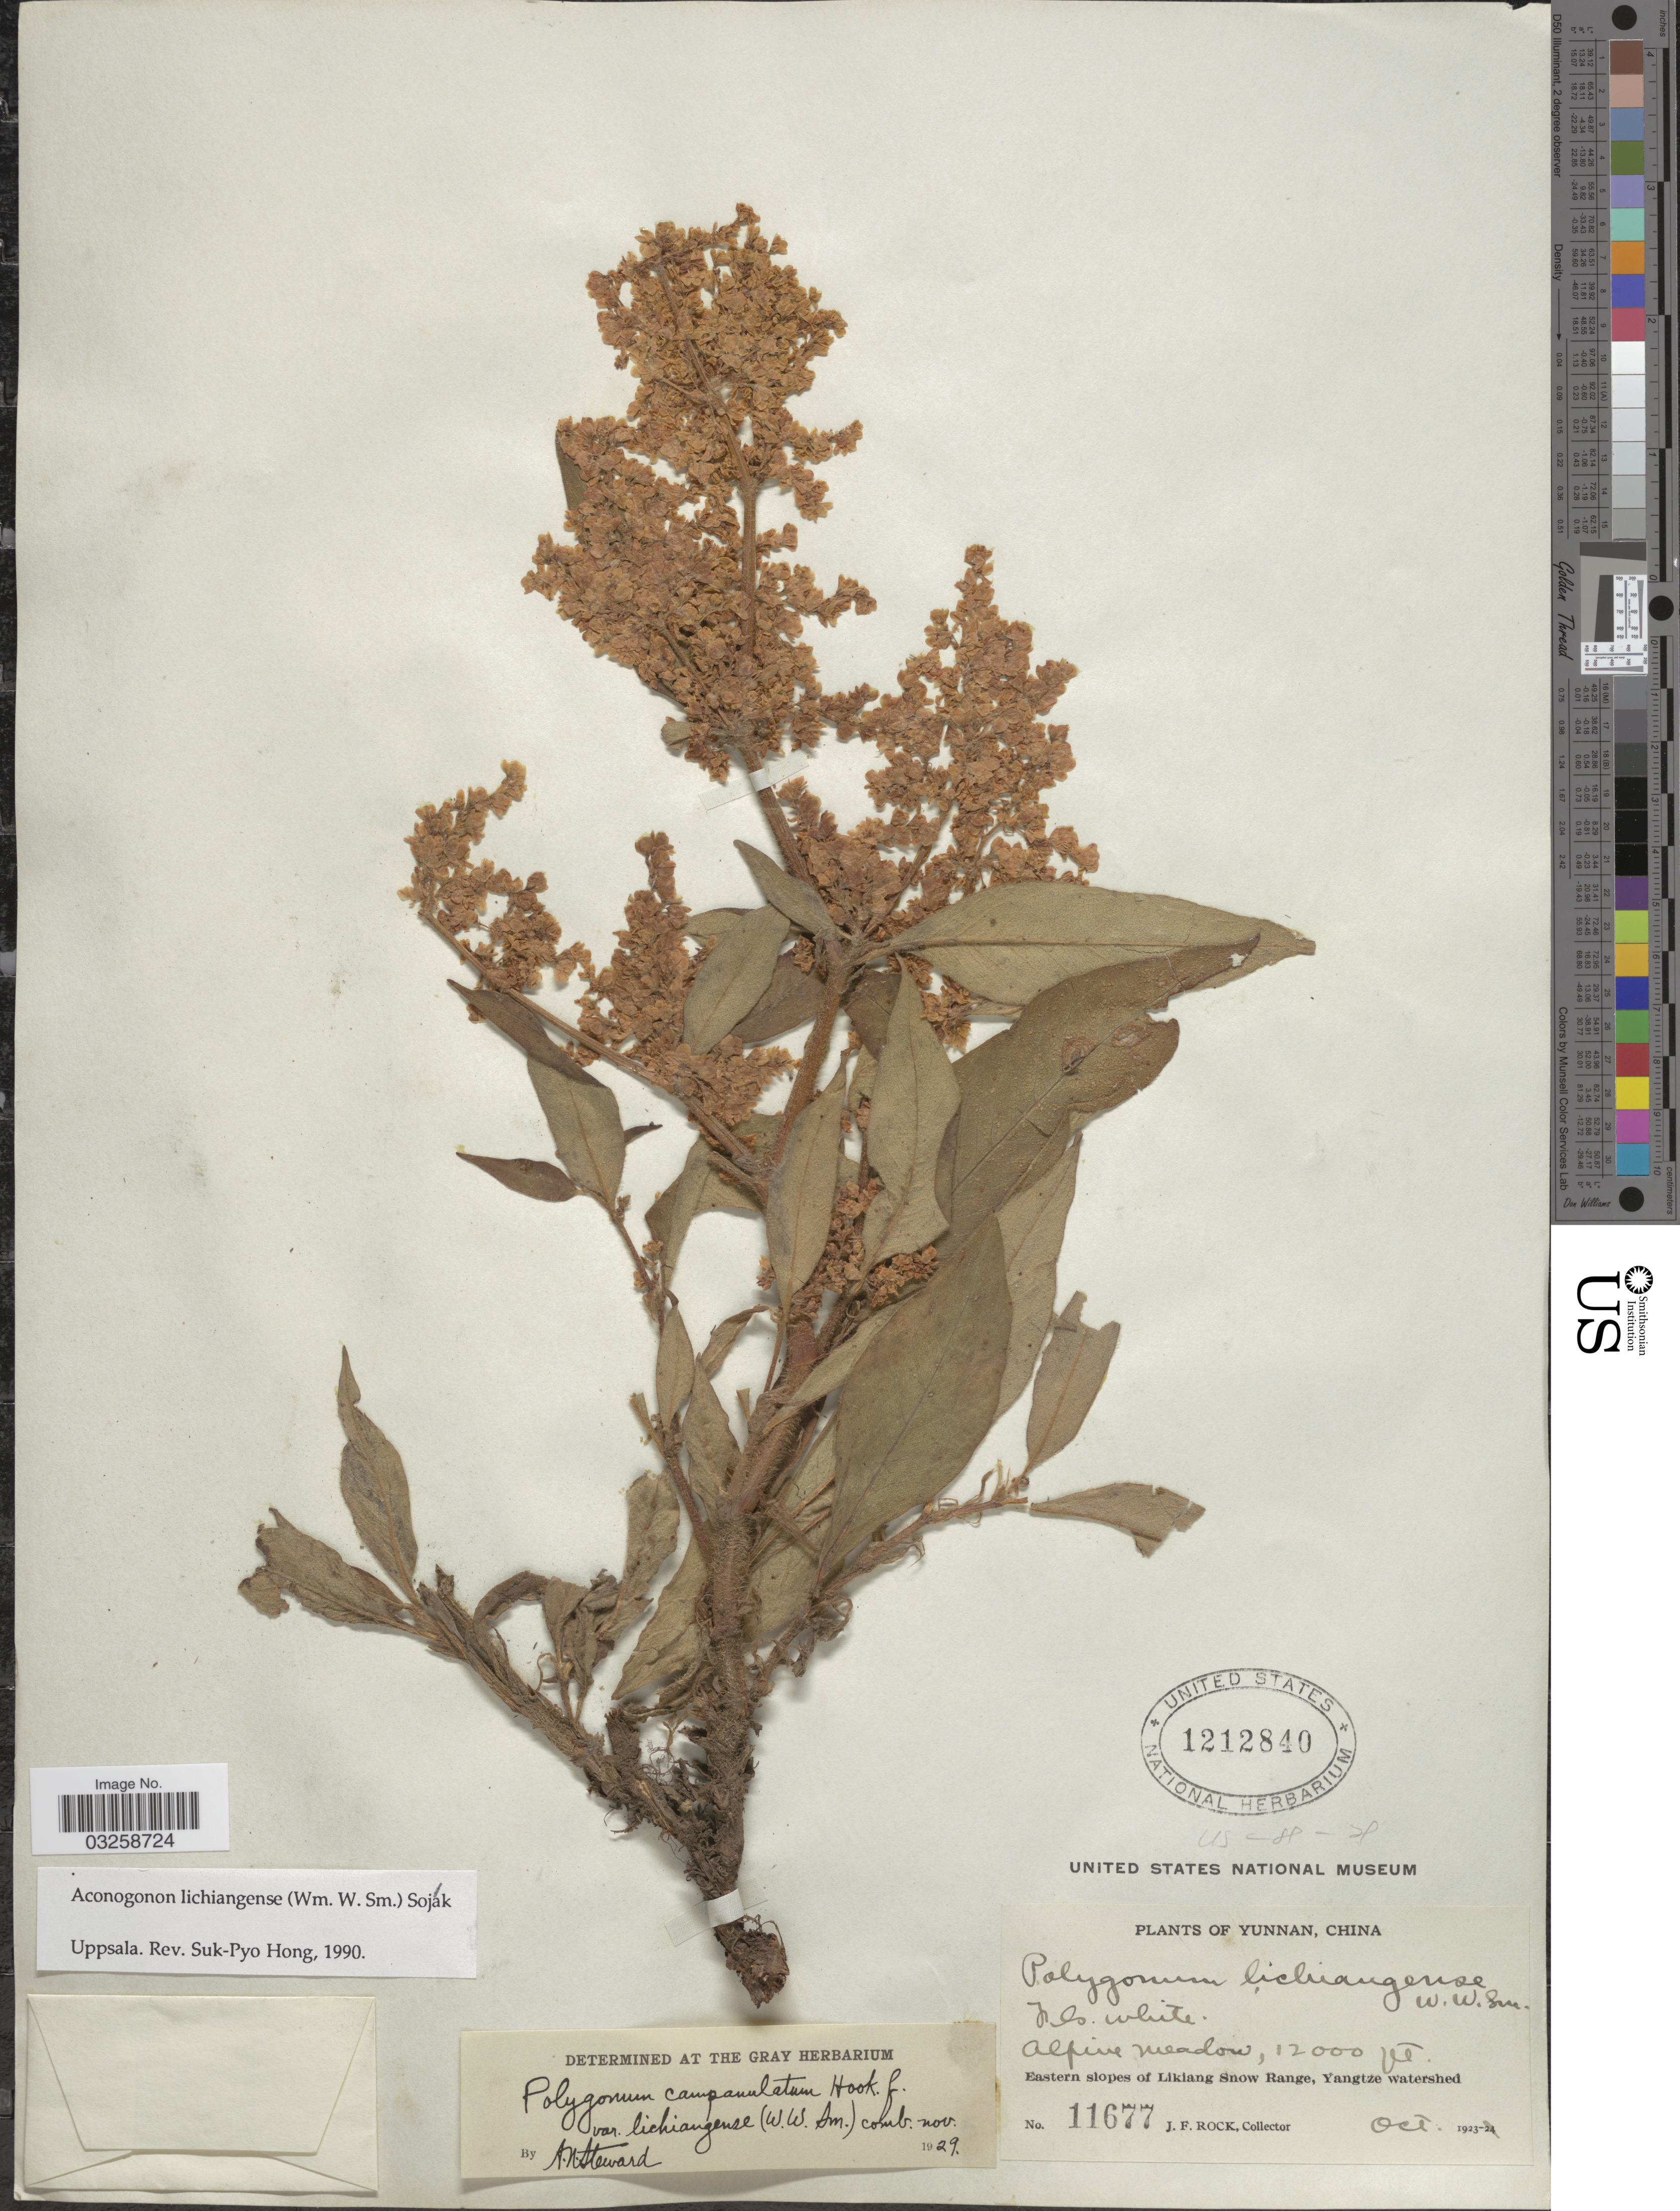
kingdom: Plantae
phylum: Tracheophyta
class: Magnoliopsida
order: Caryophyllales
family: Polygonaceae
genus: Koenigia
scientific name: Koenigia lichiangensis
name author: (W.W. Sm.) T.M. Schust. & Reveal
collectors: J. Rock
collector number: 11677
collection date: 1923-10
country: China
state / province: Yunnan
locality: Eastern slopes of Likiang Snow Range, Yangtze watershed.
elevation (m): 3658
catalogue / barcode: US 1212840